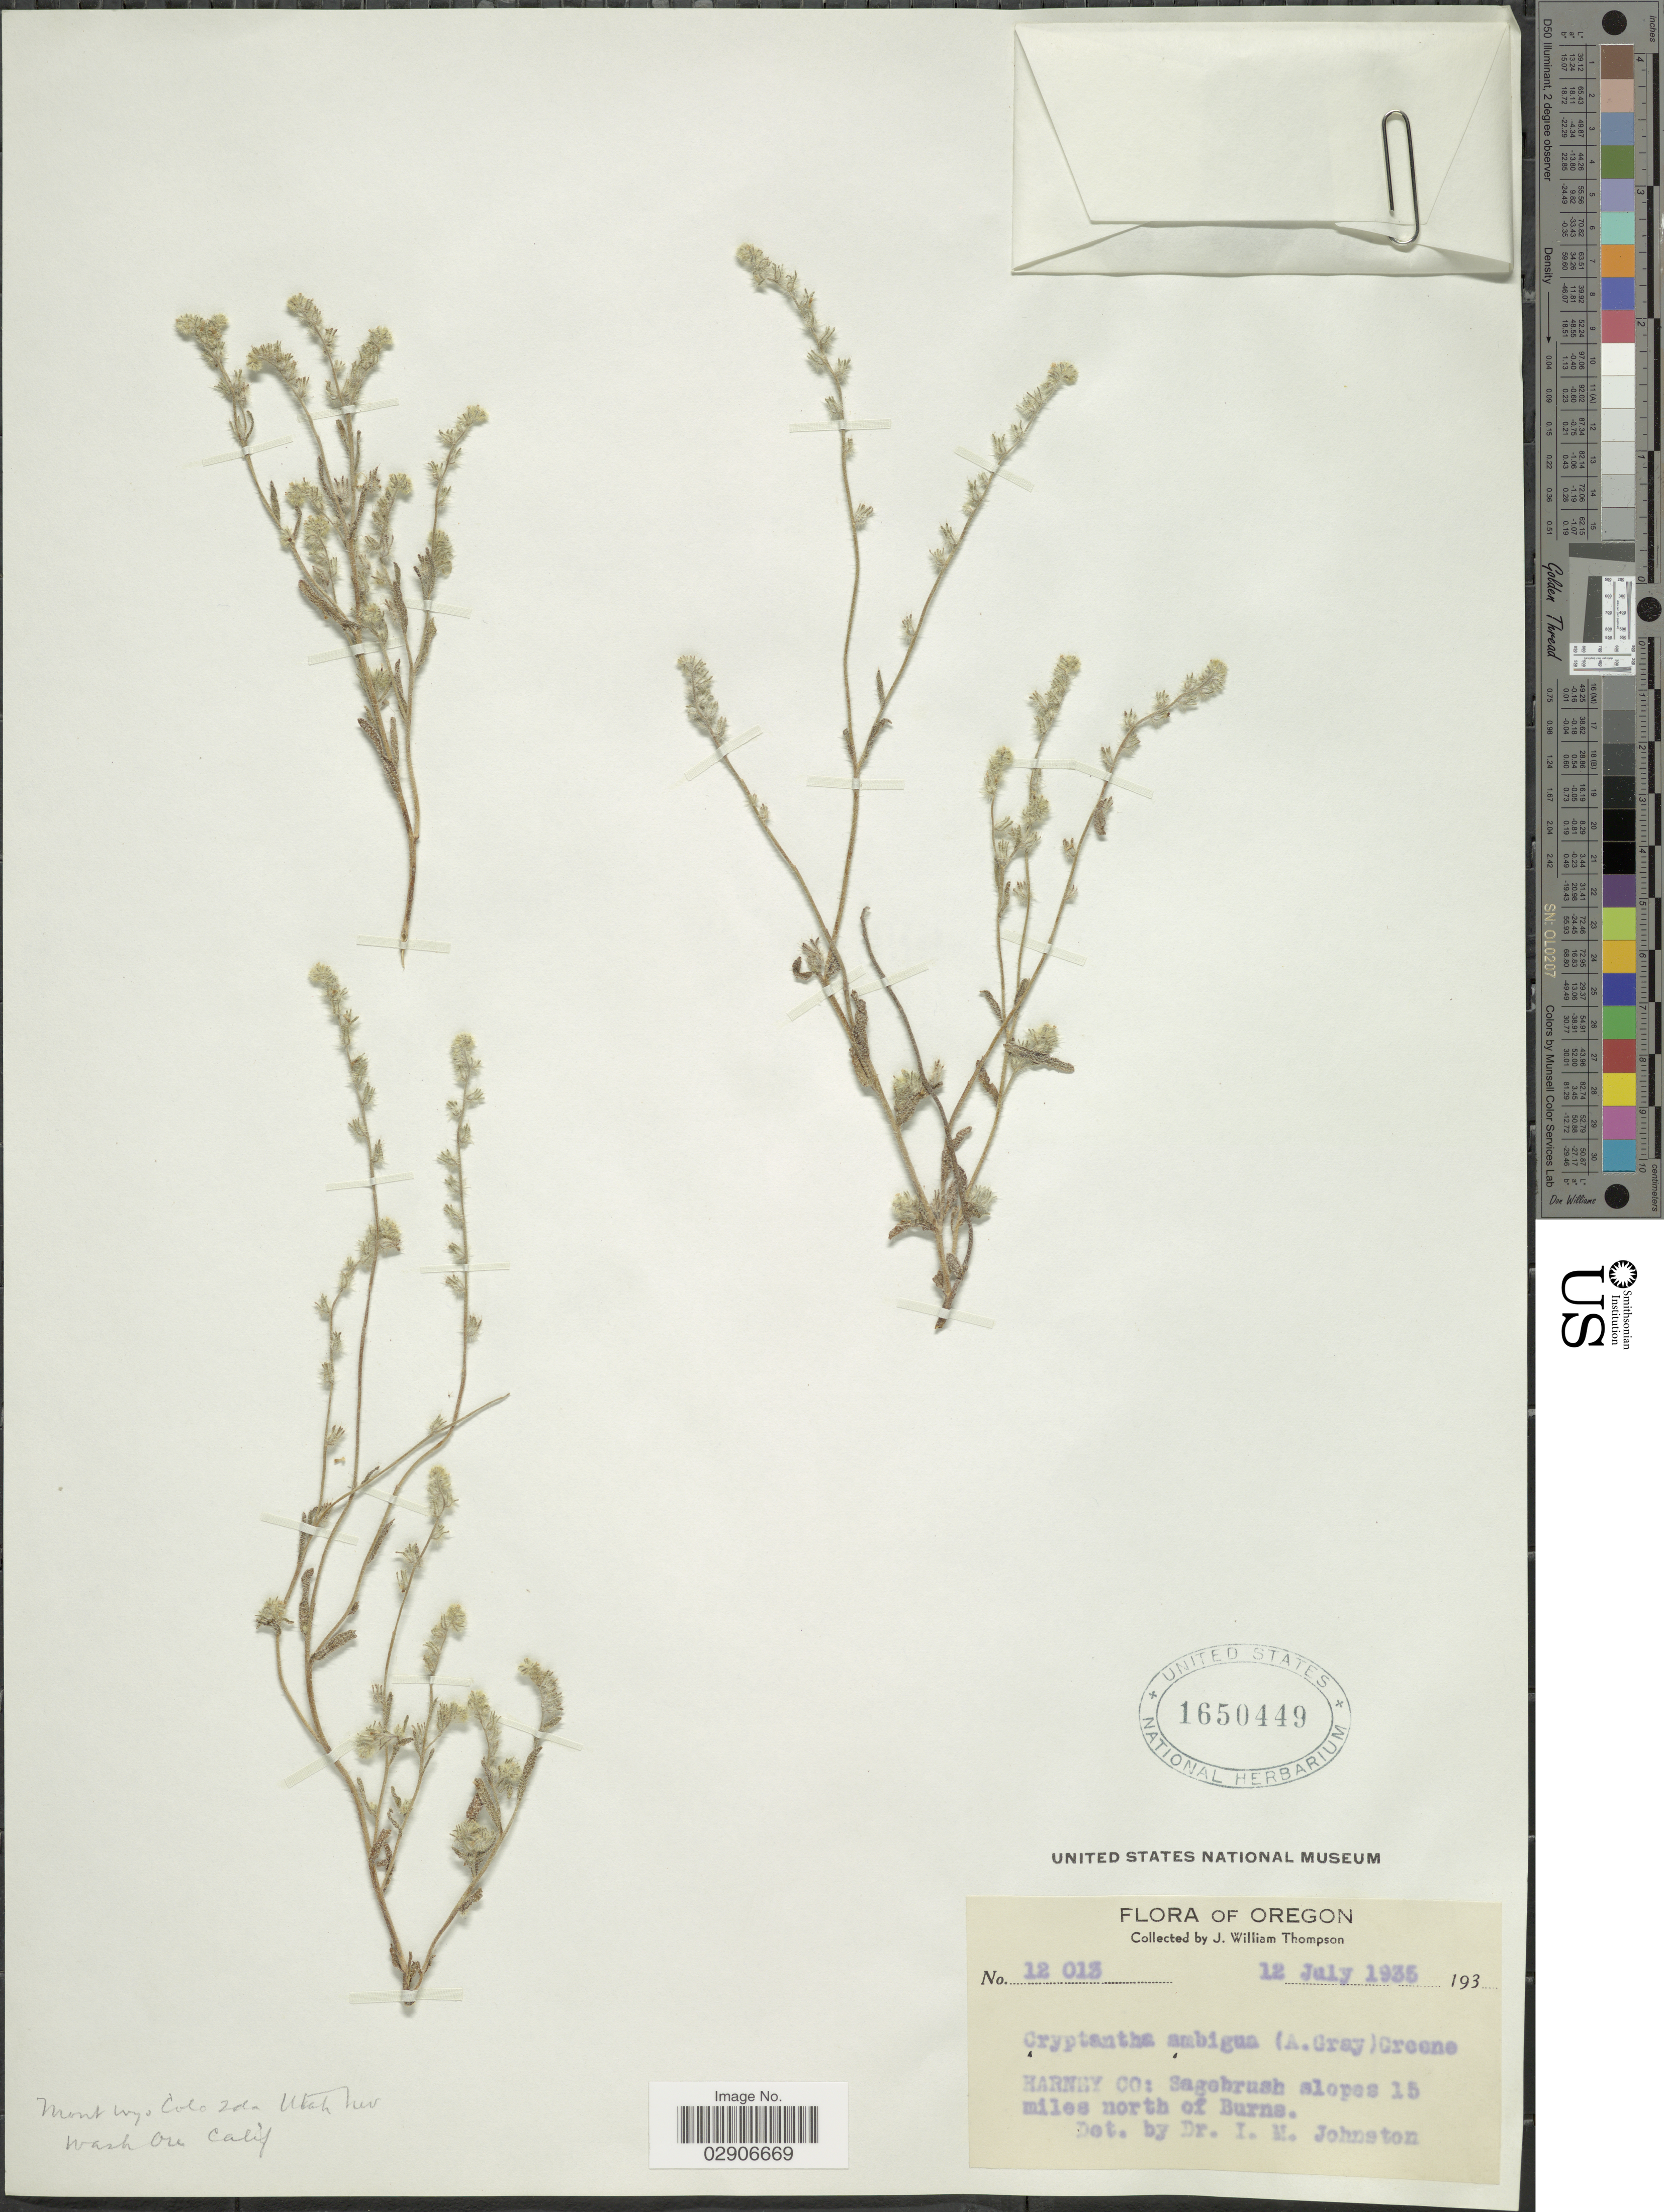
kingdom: Plantae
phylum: Tracheophyta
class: Magnoliopsida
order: Boraginales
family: Boraginaceae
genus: Cryptantha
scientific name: Cryptantha ambigua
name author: (A. Gray) Greene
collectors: J. W. Thompson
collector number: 12013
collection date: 1935-07-12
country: United States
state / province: Oregon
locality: Harnby Co: Sagebrush slopes 15 miles norh of Burns. Oregon.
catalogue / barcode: US 1650449